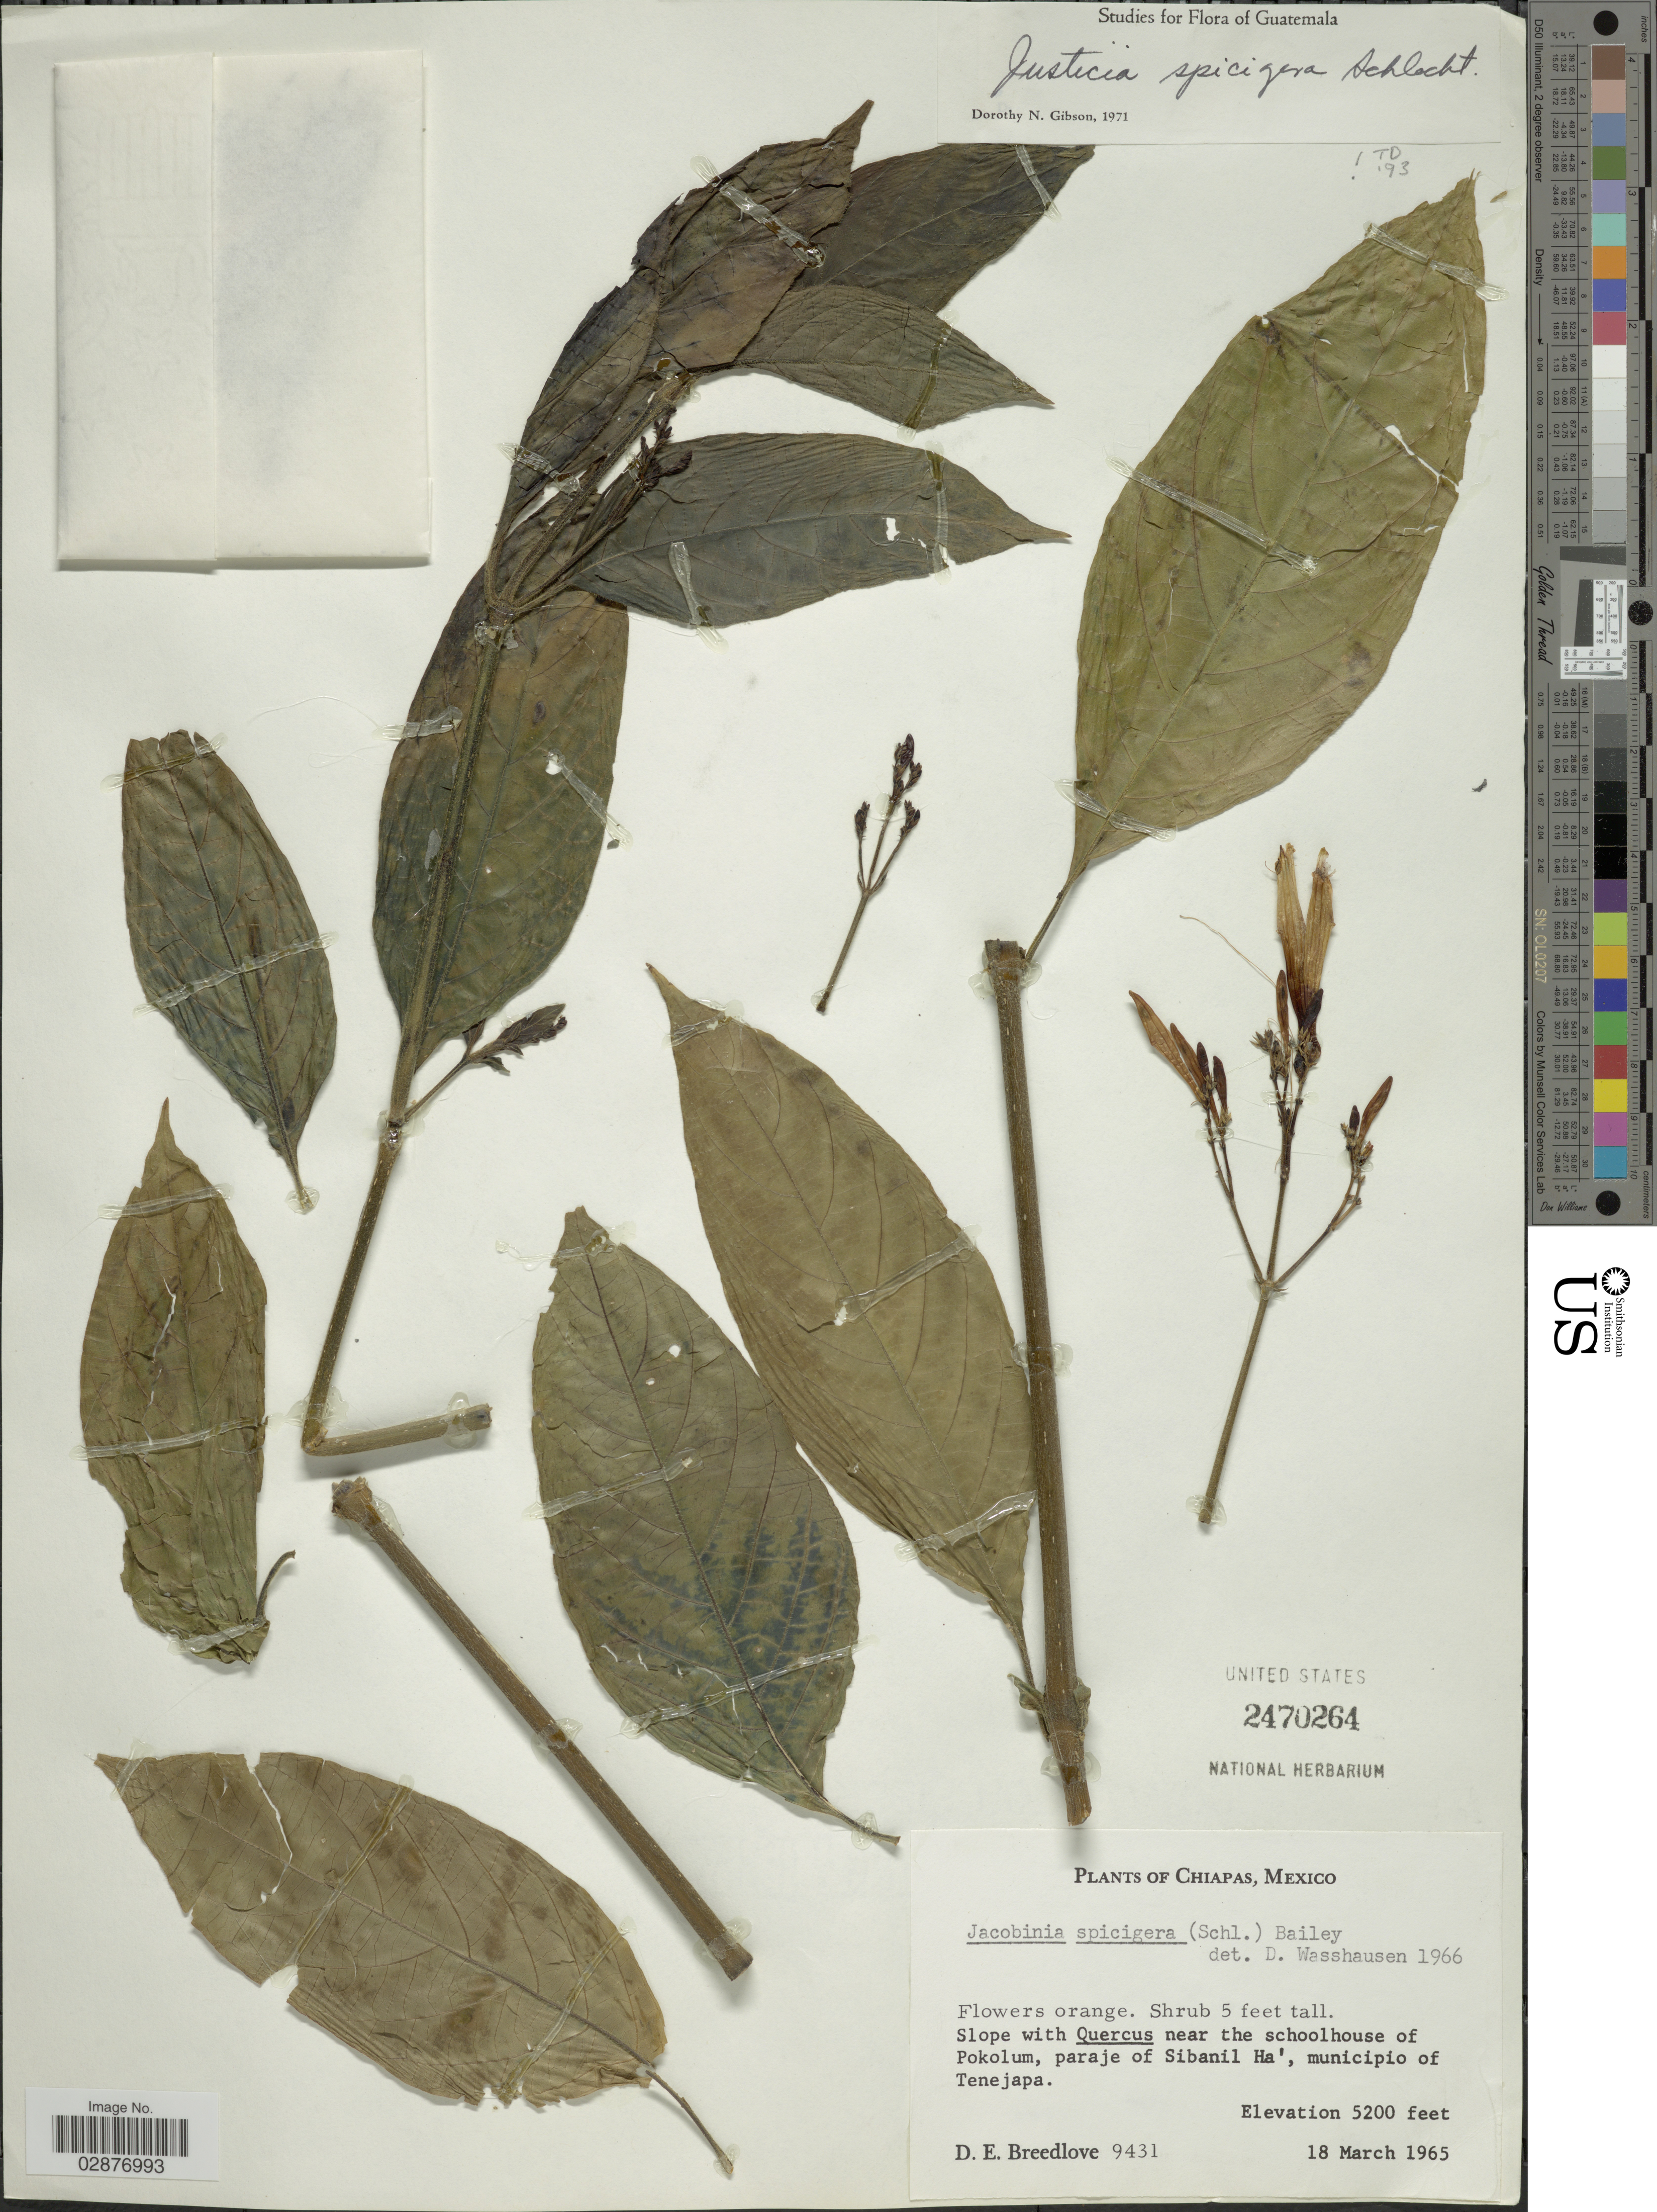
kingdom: Plantae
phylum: Tracheophyta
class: Magnoliopsida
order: Lamiales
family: Acanthaceae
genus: Justicia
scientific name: Justicia spicigera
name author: Schltdl.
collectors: D. E. Breedlove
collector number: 9431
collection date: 1965-03-18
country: Mexico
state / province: Chiapas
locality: Near the schoolhouse of Pokolum, paraje of Sibanil Ha', municipio of Tenejapa.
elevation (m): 1585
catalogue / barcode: US 2470264